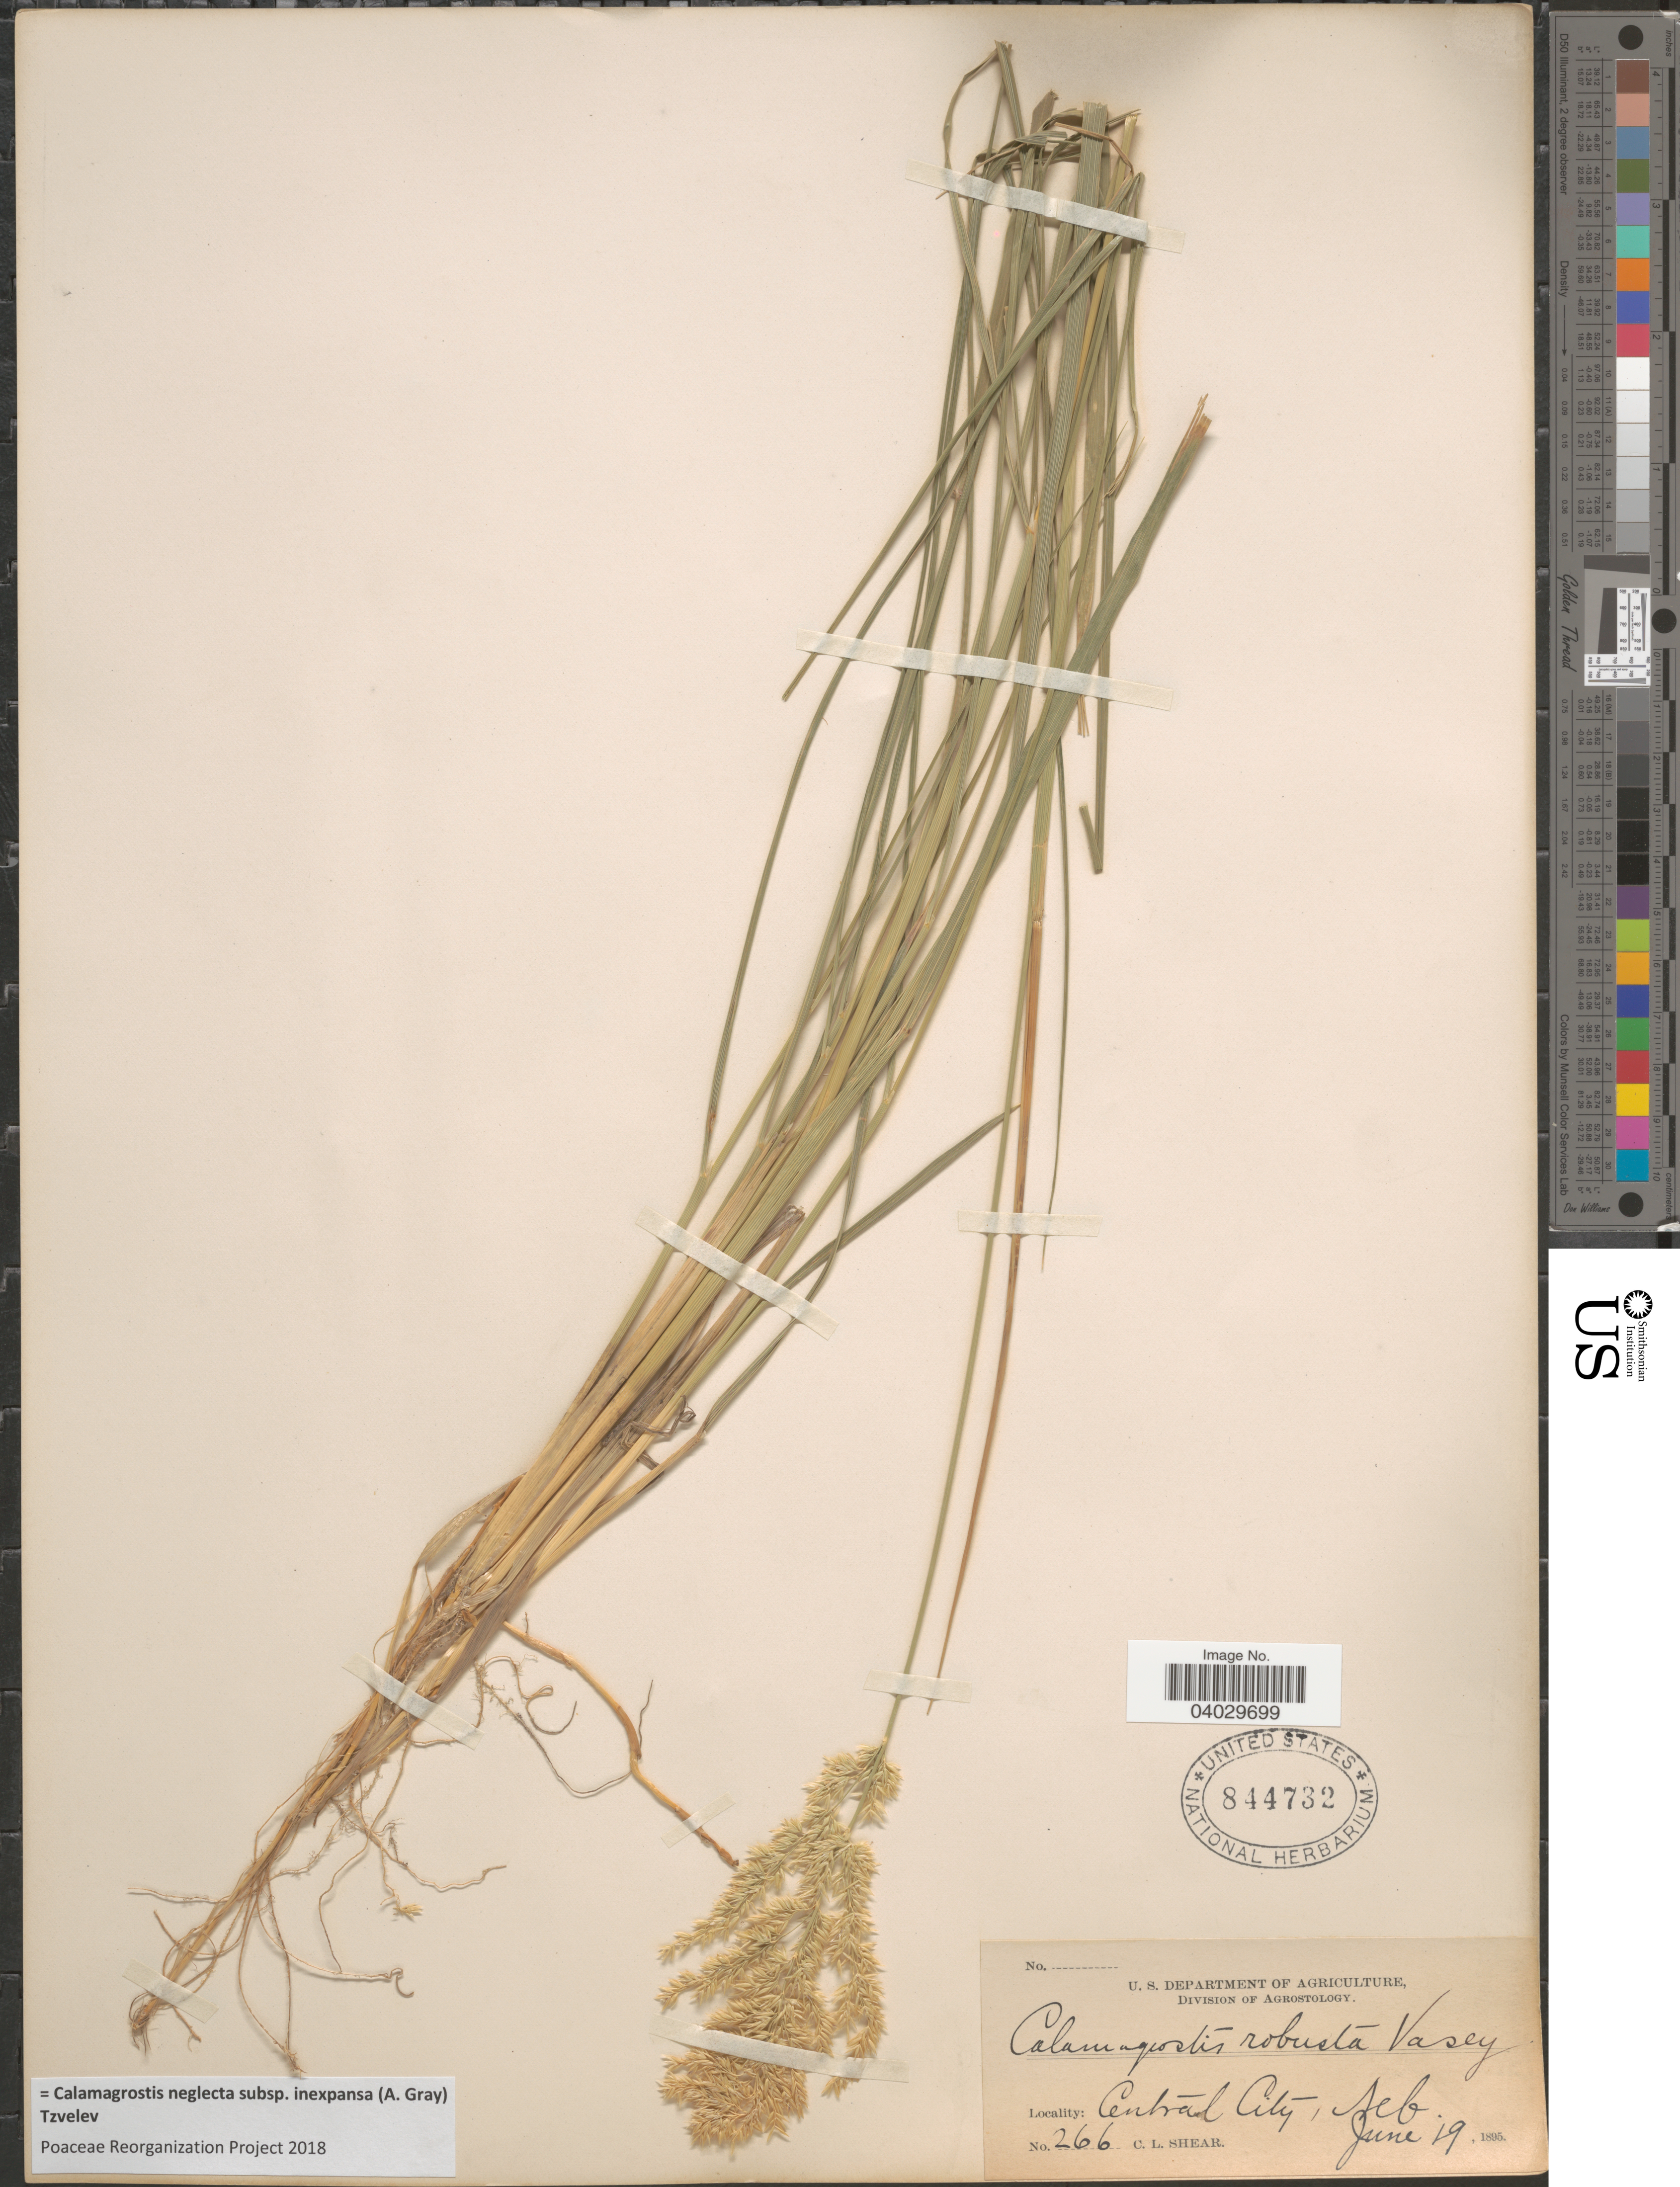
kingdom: Plantae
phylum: Tracheophyta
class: Liliopsida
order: Poales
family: Poaceae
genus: Calamagrostis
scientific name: Calamagrostis neglecta subsp. inexpansa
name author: (A. Gray) Tzvelev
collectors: C. L. Shear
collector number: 266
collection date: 1895-06-19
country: United States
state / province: Nebraska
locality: Central City.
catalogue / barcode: US 844732